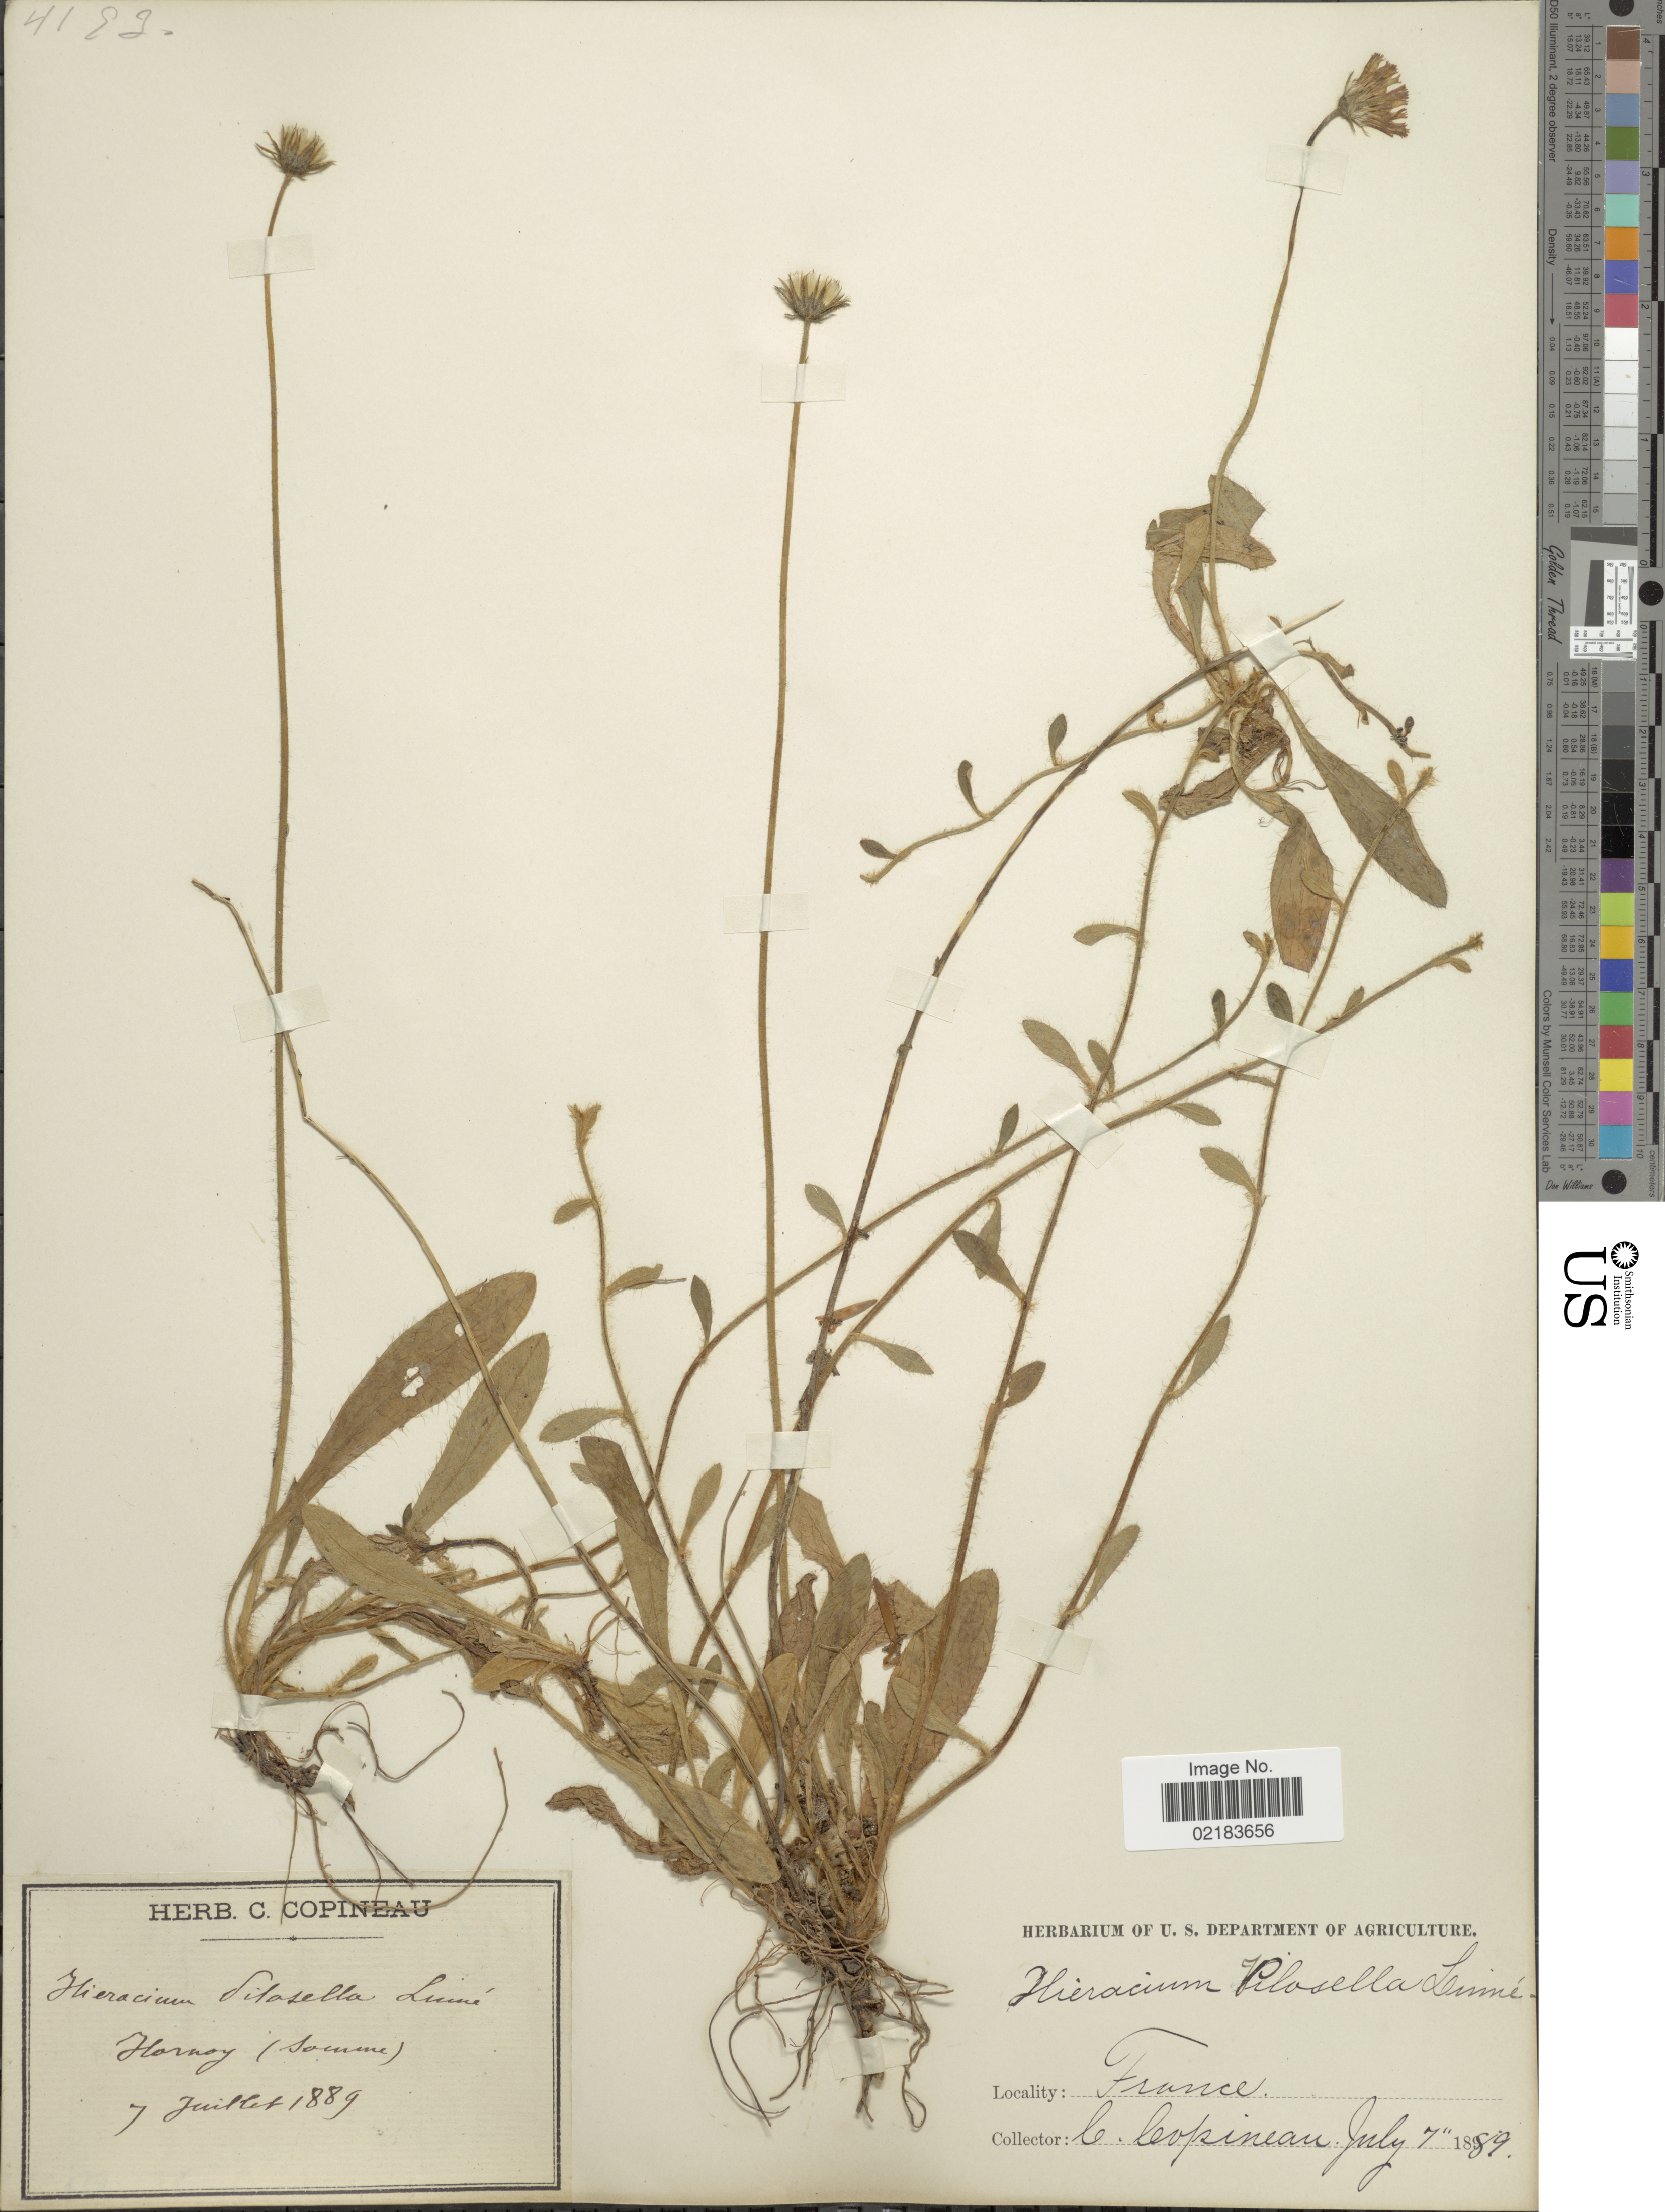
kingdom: Plantae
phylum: Tracheophyta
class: Magnoliopsida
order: Asterales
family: Asteraceae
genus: Pilosella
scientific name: Pilosella officinarum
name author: Vaill.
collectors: C. Copineau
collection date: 1889-07-07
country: France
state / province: Hauts-de-France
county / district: Somme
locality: Hornoy (Somme)